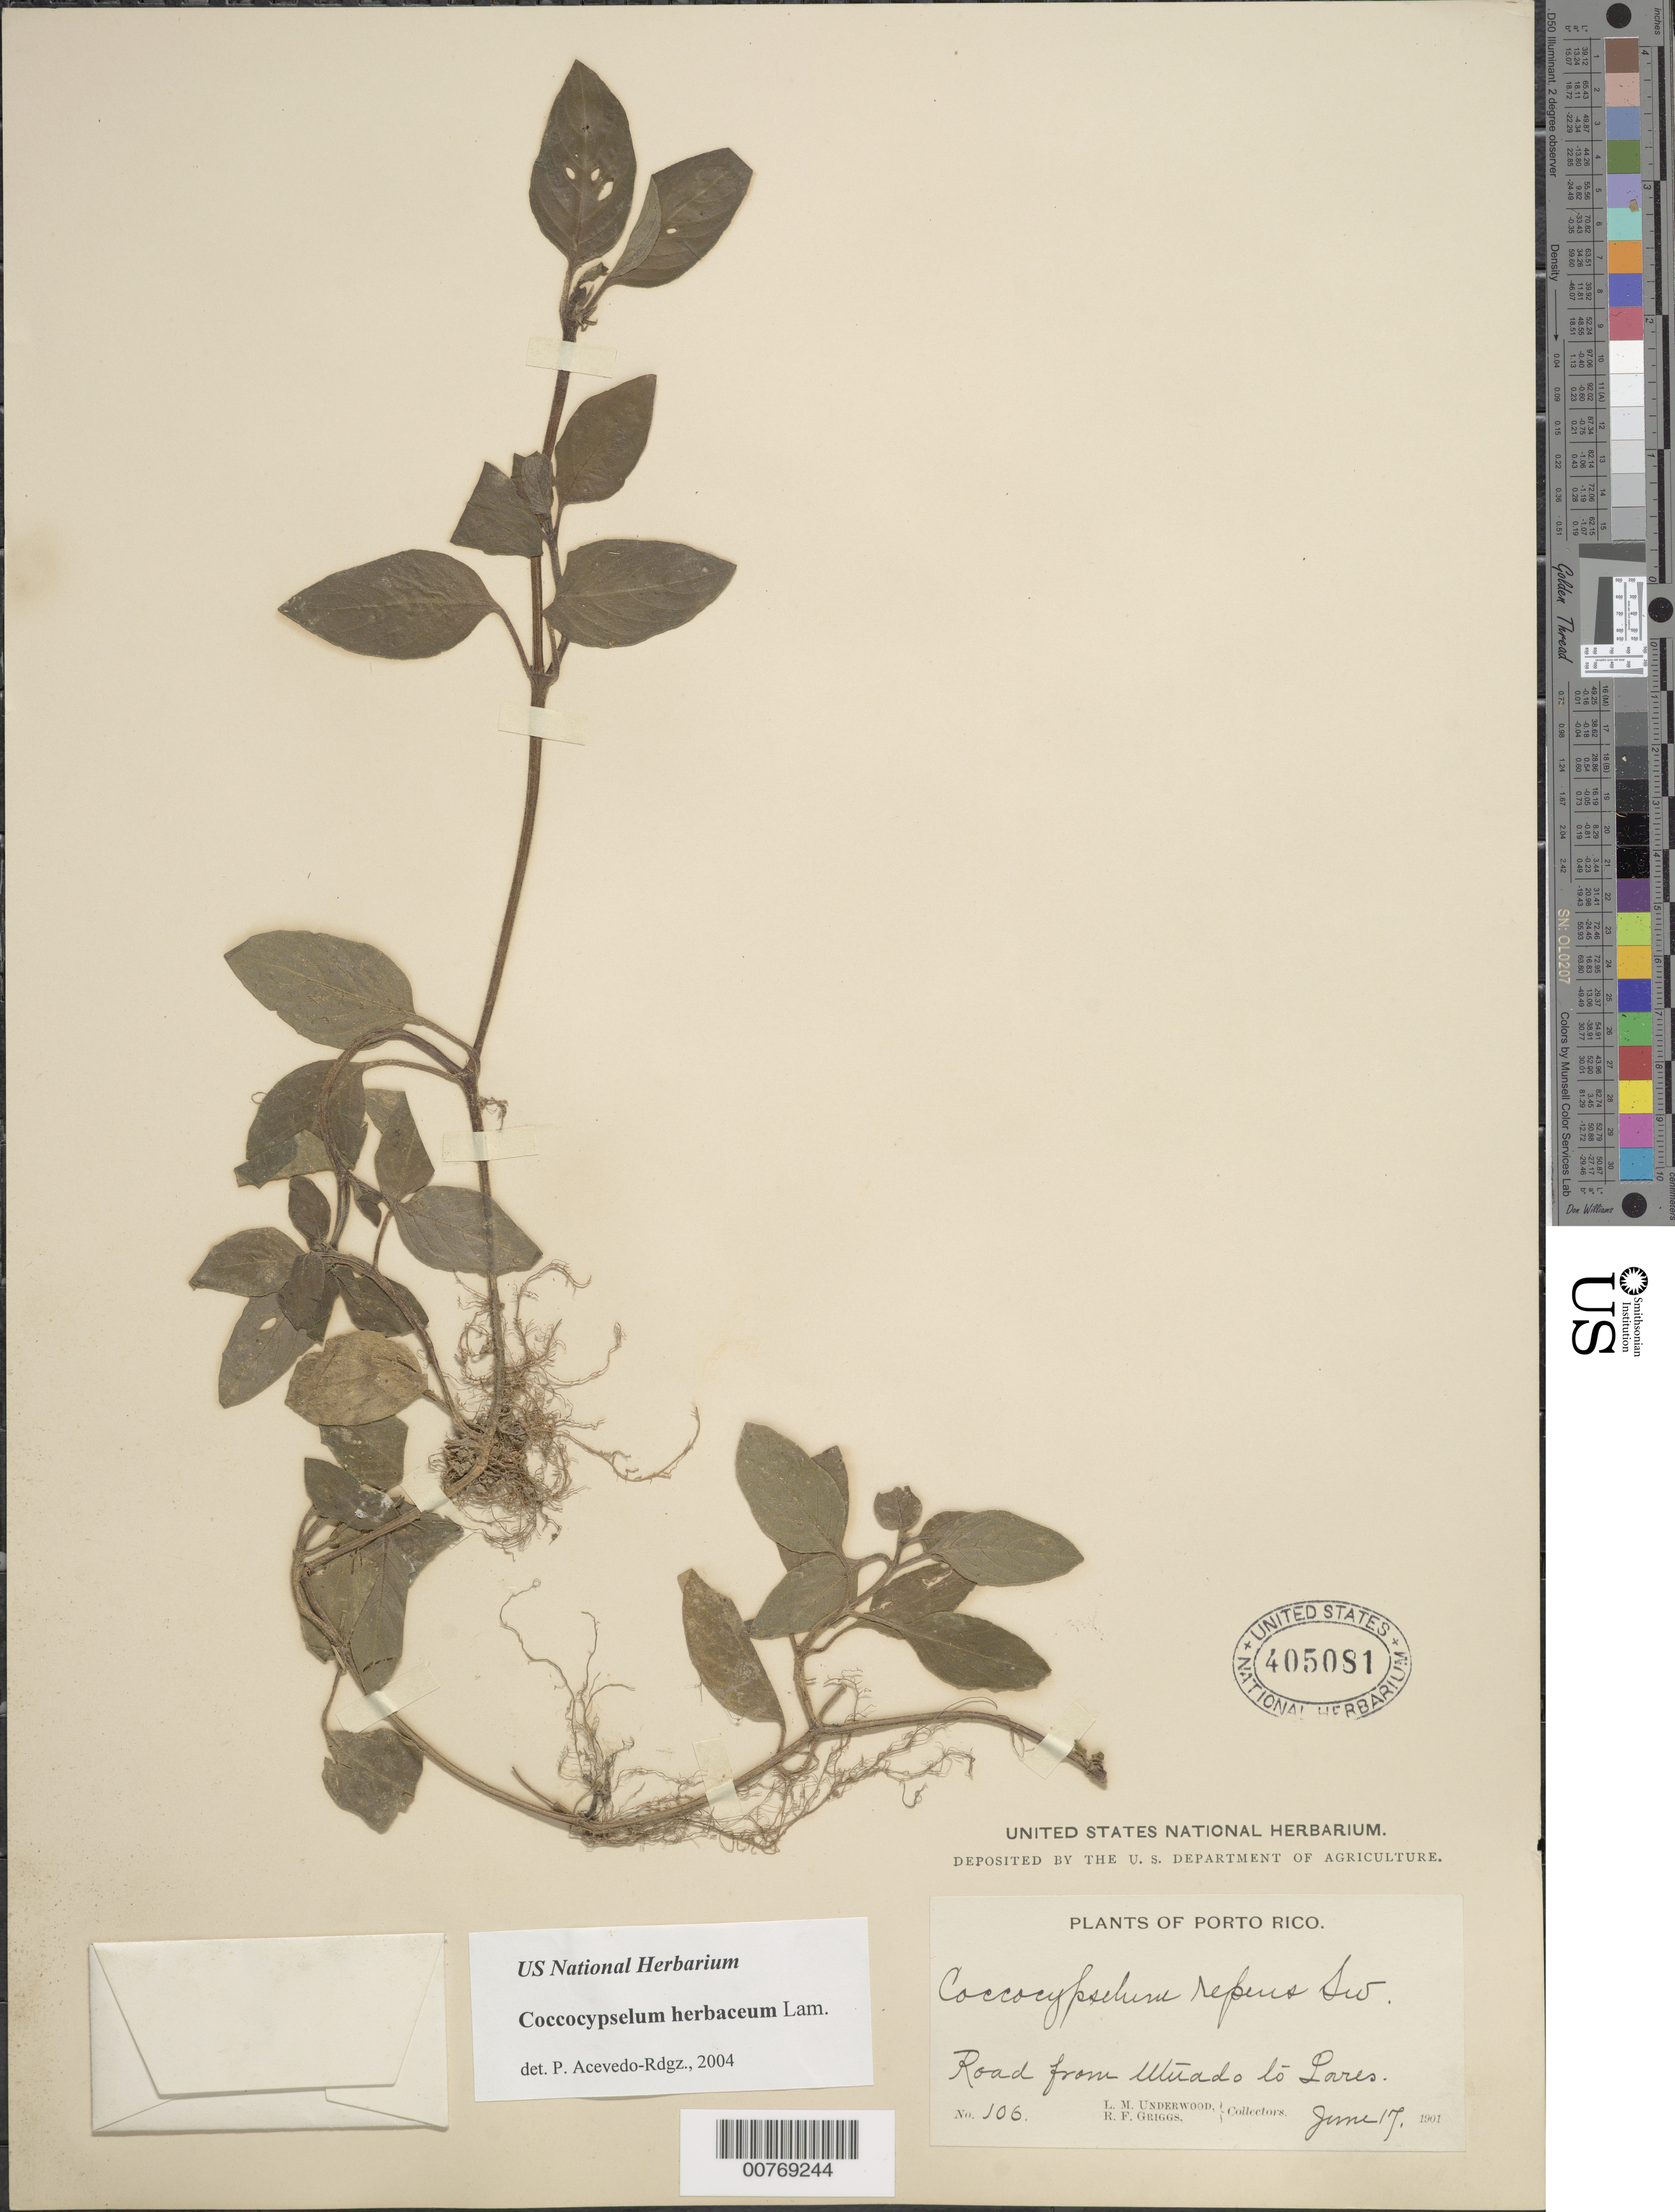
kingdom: Plantae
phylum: Tracheophyta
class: Magnoliopsida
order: Gentianales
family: Rubiaceae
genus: Coccocypselum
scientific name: Coccocypselum repens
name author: Sw.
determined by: Acevedo-Rodríguez, P., (BOT), Smithsonian Institution - National Museum of Natural History (UNITED STATES)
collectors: L. M. Underwood & R. F. Griggs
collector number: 106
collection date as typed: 17 Jun 1901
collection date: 1901-06-17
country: Puerto Rico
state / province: Utuado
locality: Road from Utuado to Lares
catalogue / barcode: US 405081